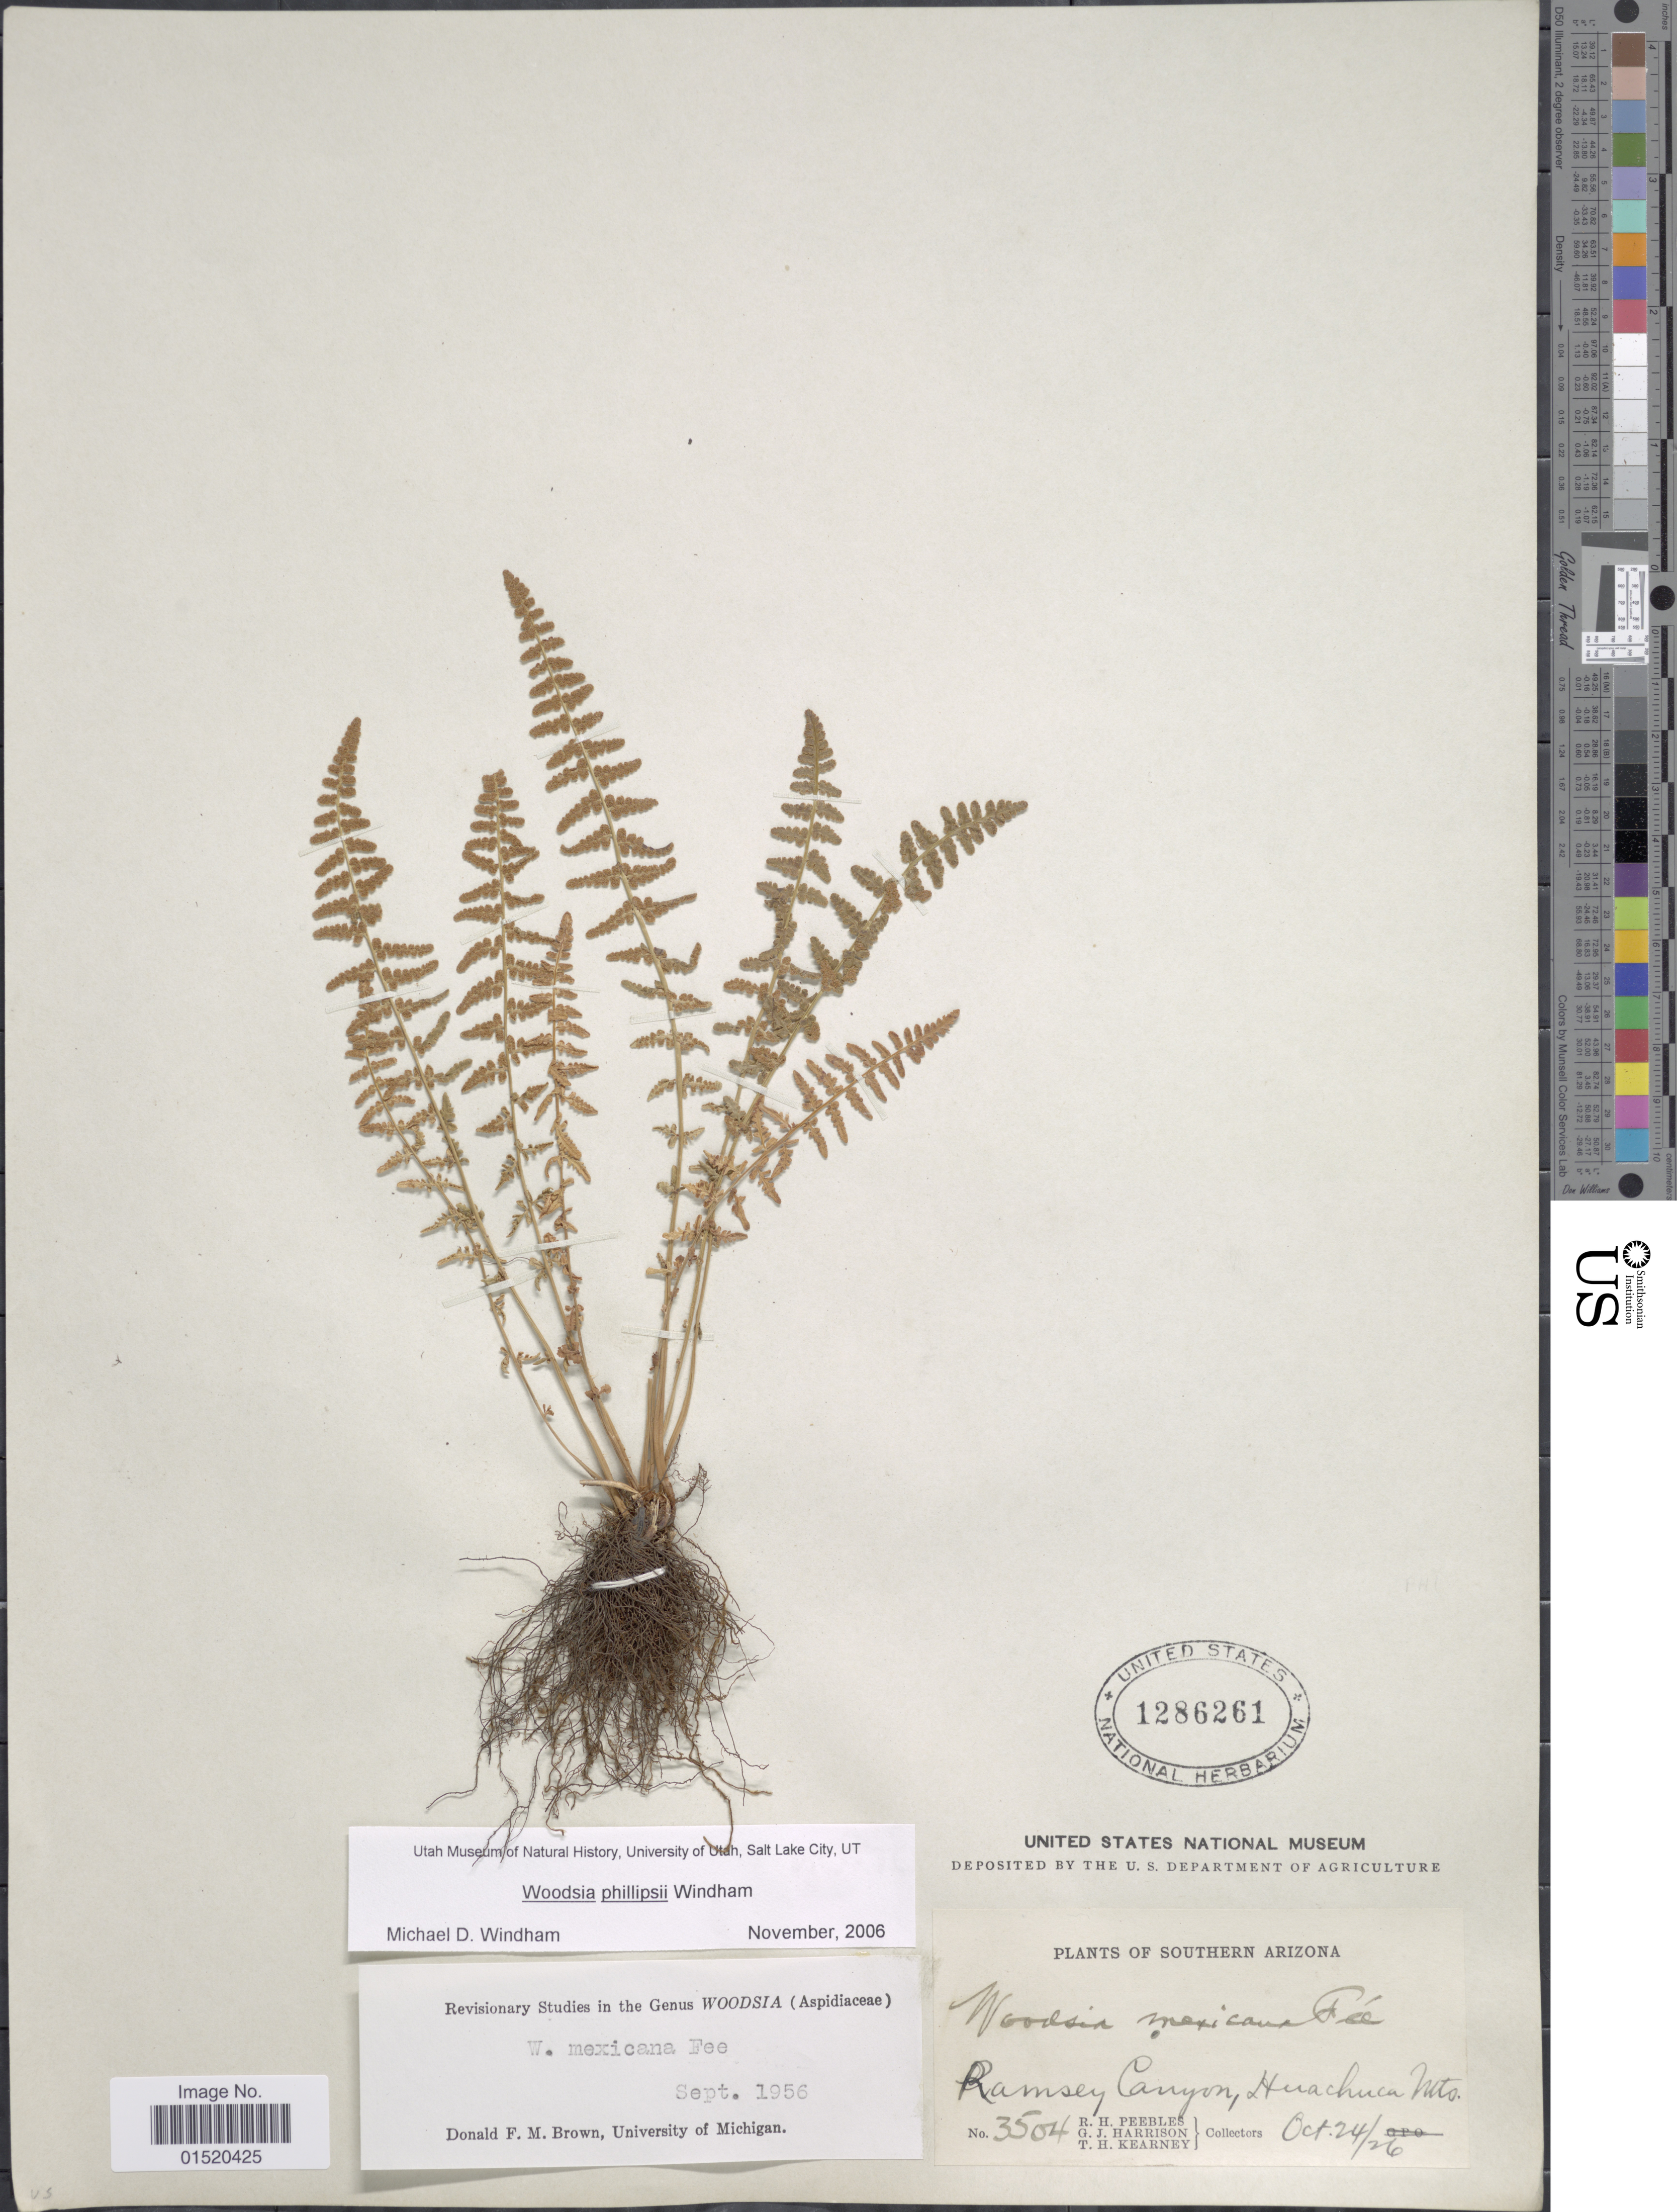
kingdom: Plantae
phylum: Tracheophyta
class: Polypodiopsida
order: Polypodiales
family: Woodsiaceae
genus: Woodsia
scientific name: Woodsia phillipsii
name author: Windham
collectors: R. H. Peebles, G. J. Harrison & T. H. Kearney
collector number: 3504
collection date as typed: Transcribed d/m/y: 24/10/26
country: United States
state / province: Arizona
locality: Southern Arizona, Ramsey Canyon, Huachuca Mts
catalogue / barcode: US 1286261